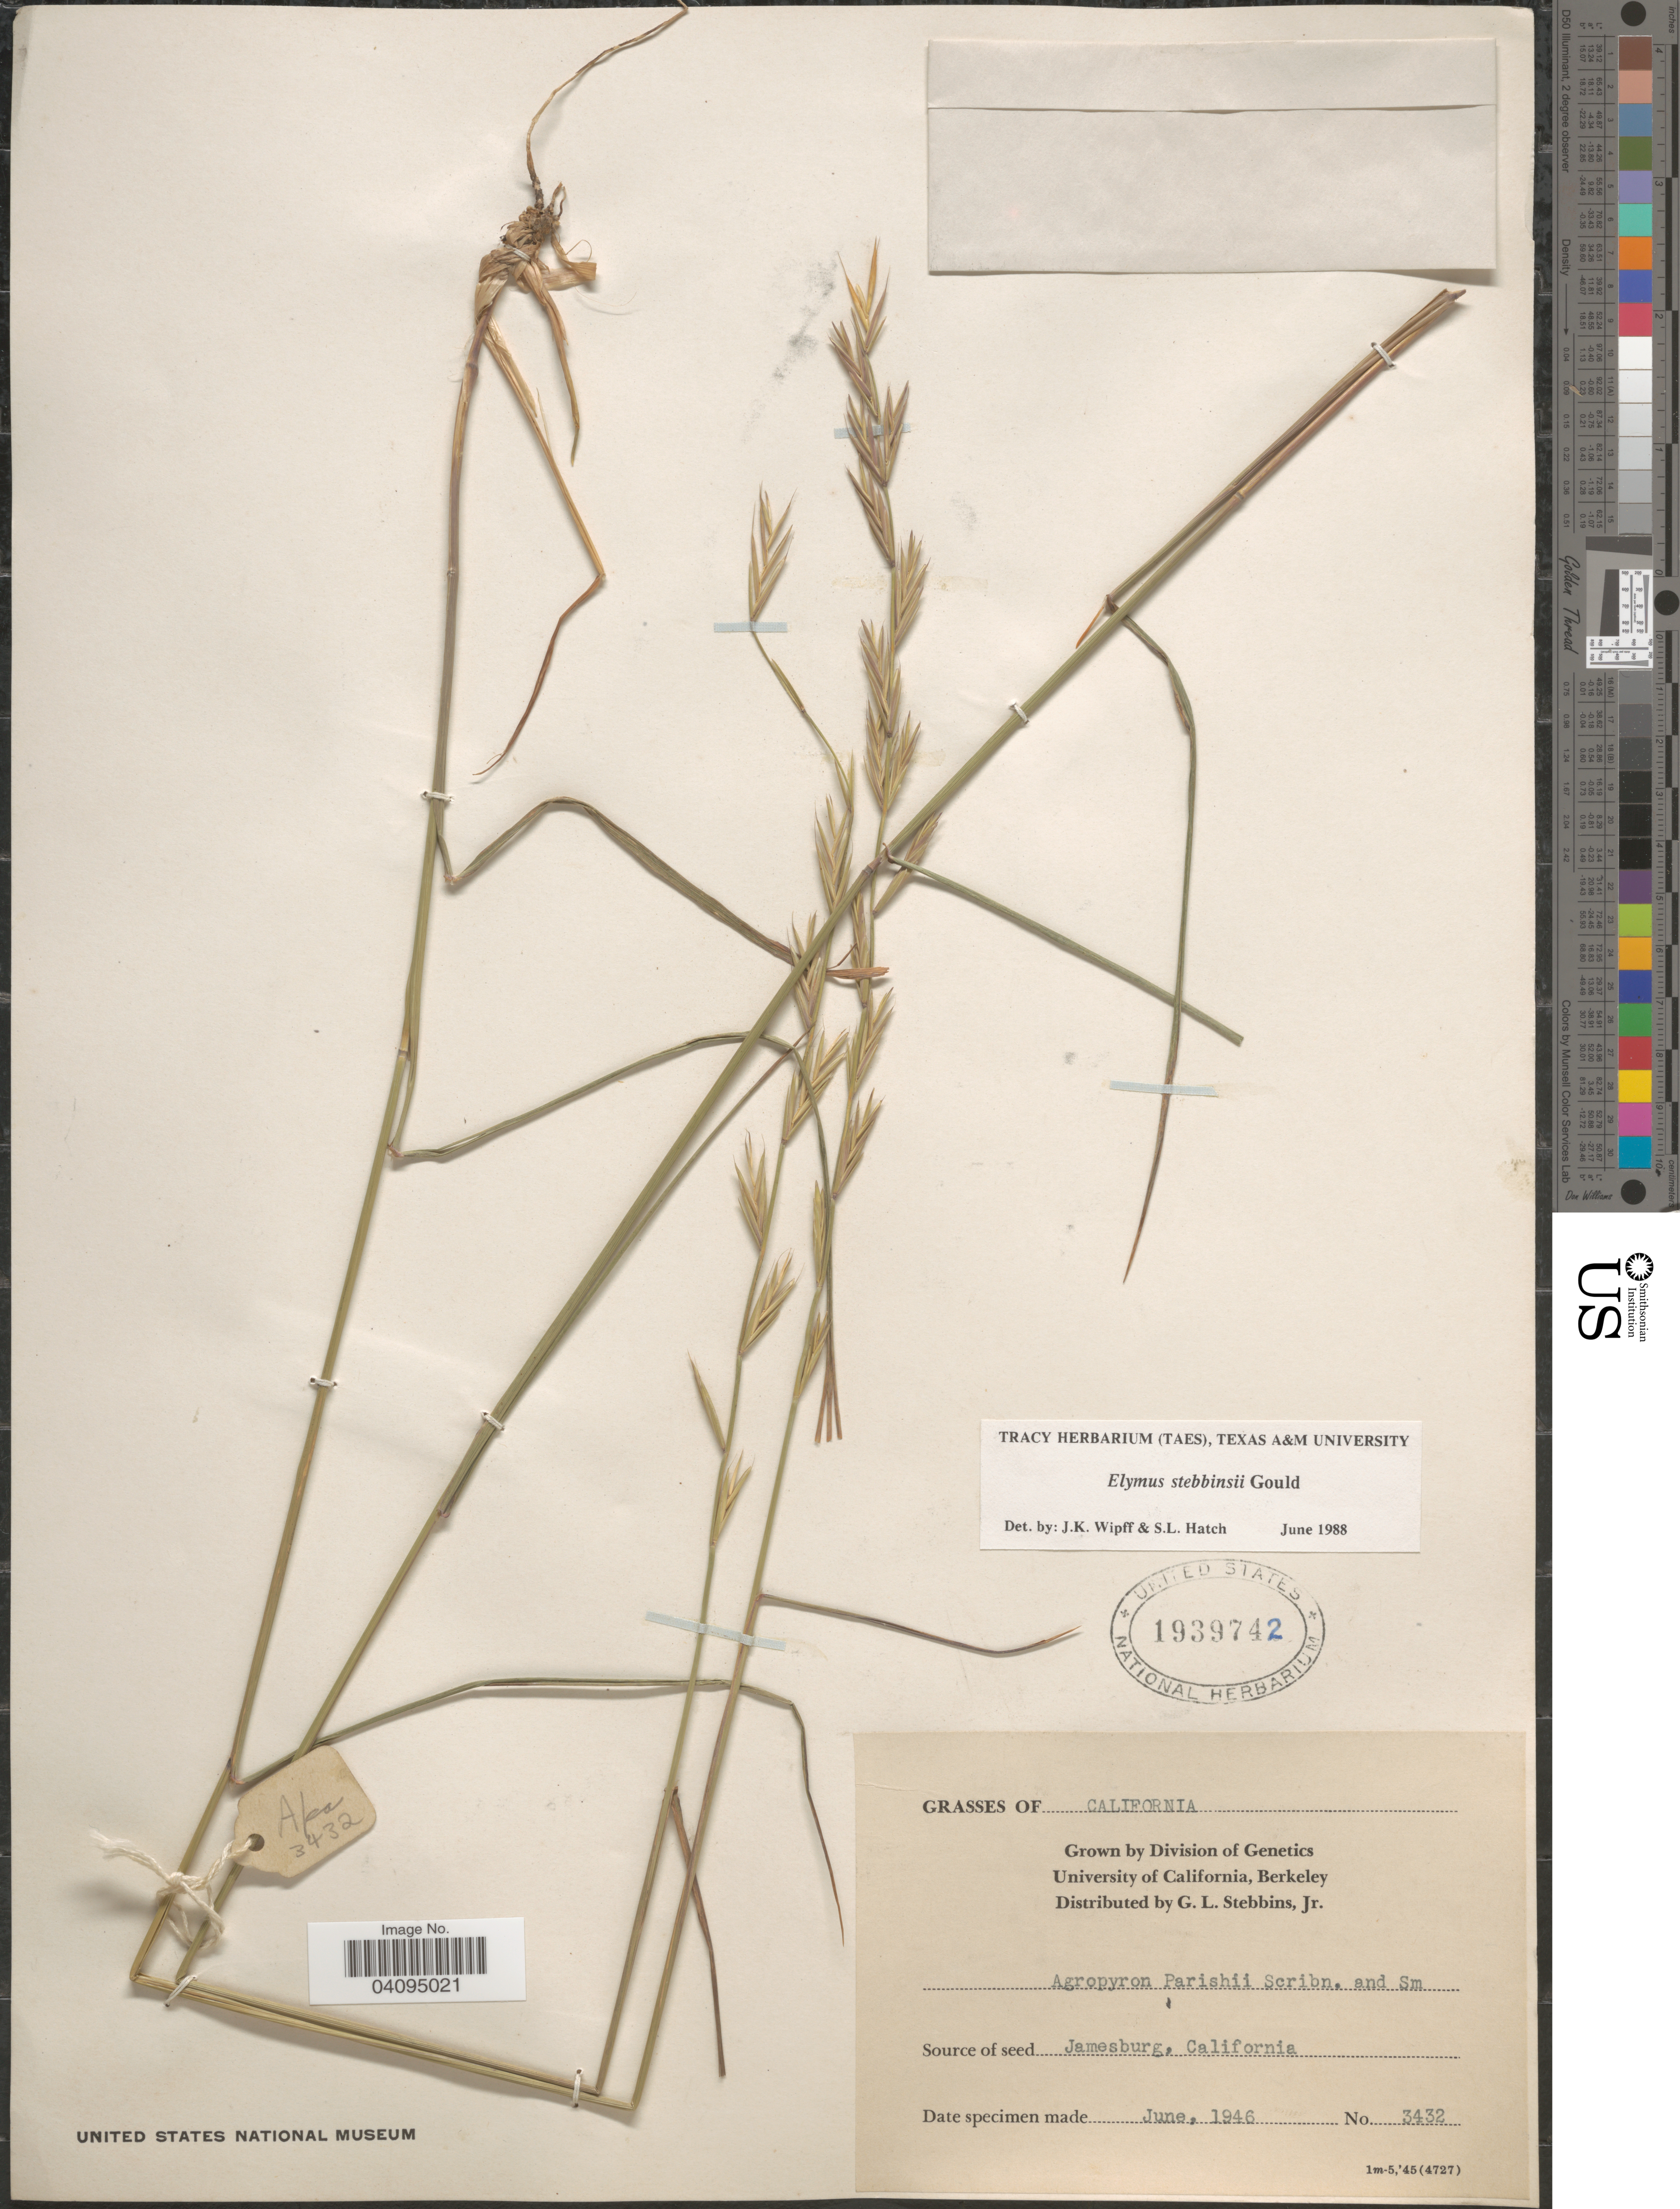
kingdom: Plantae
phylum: Tracheophyta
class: Liliopsida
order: Poales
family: Poaceae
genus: Elymus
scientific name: Elymus stebbinsii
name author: Gould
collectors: G. L. Stebbins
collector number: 3432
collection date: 1946-06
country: United States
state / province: California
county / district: Alameda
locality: Division of Genetics University of California, Berkeley.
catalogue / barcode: US 1939742